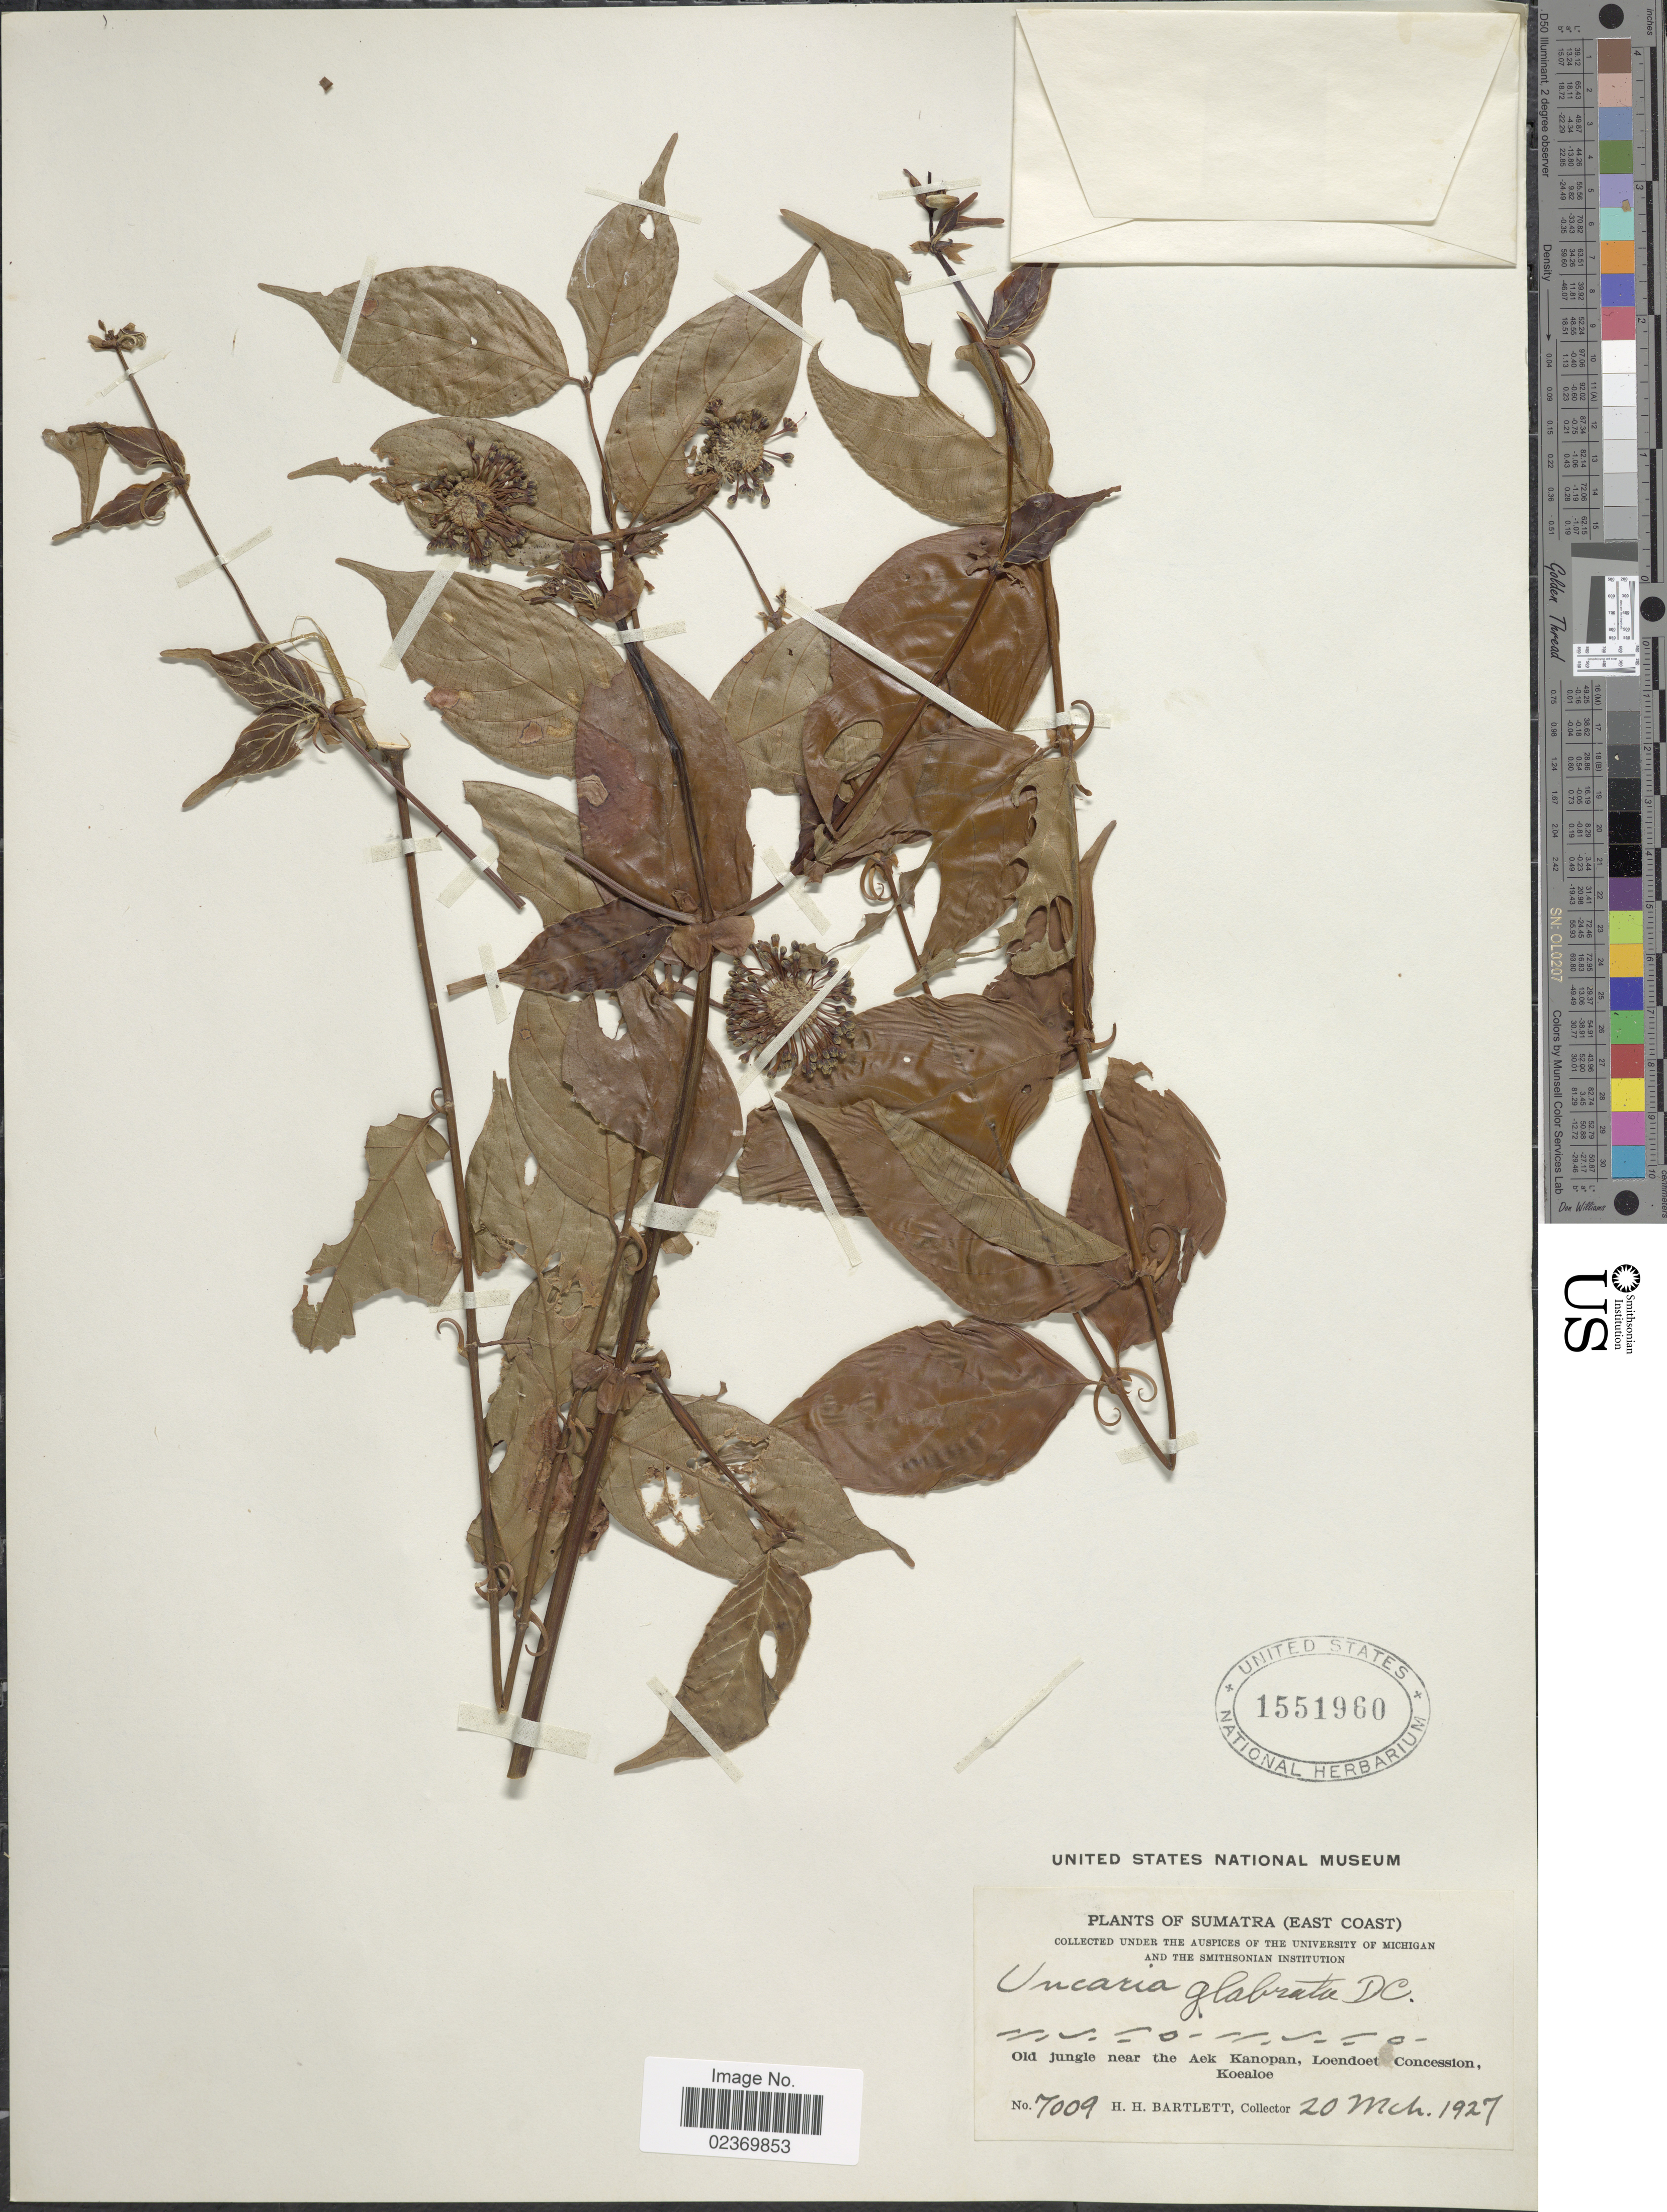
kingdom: Plantae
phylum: Tracheophyta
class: Magnoliopsida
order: Gentianales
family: Rubiaceae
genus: Uncaria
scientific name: Uncaria glabrata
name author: DC.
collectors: H. H. Bartlett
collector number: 7009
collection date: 1927-03-20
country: Indonesia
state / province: Sumatra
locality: East Coast. Old jungle near the Aek Kanopan, Loendoet Concession, Koealoe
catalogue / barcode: US 1551960